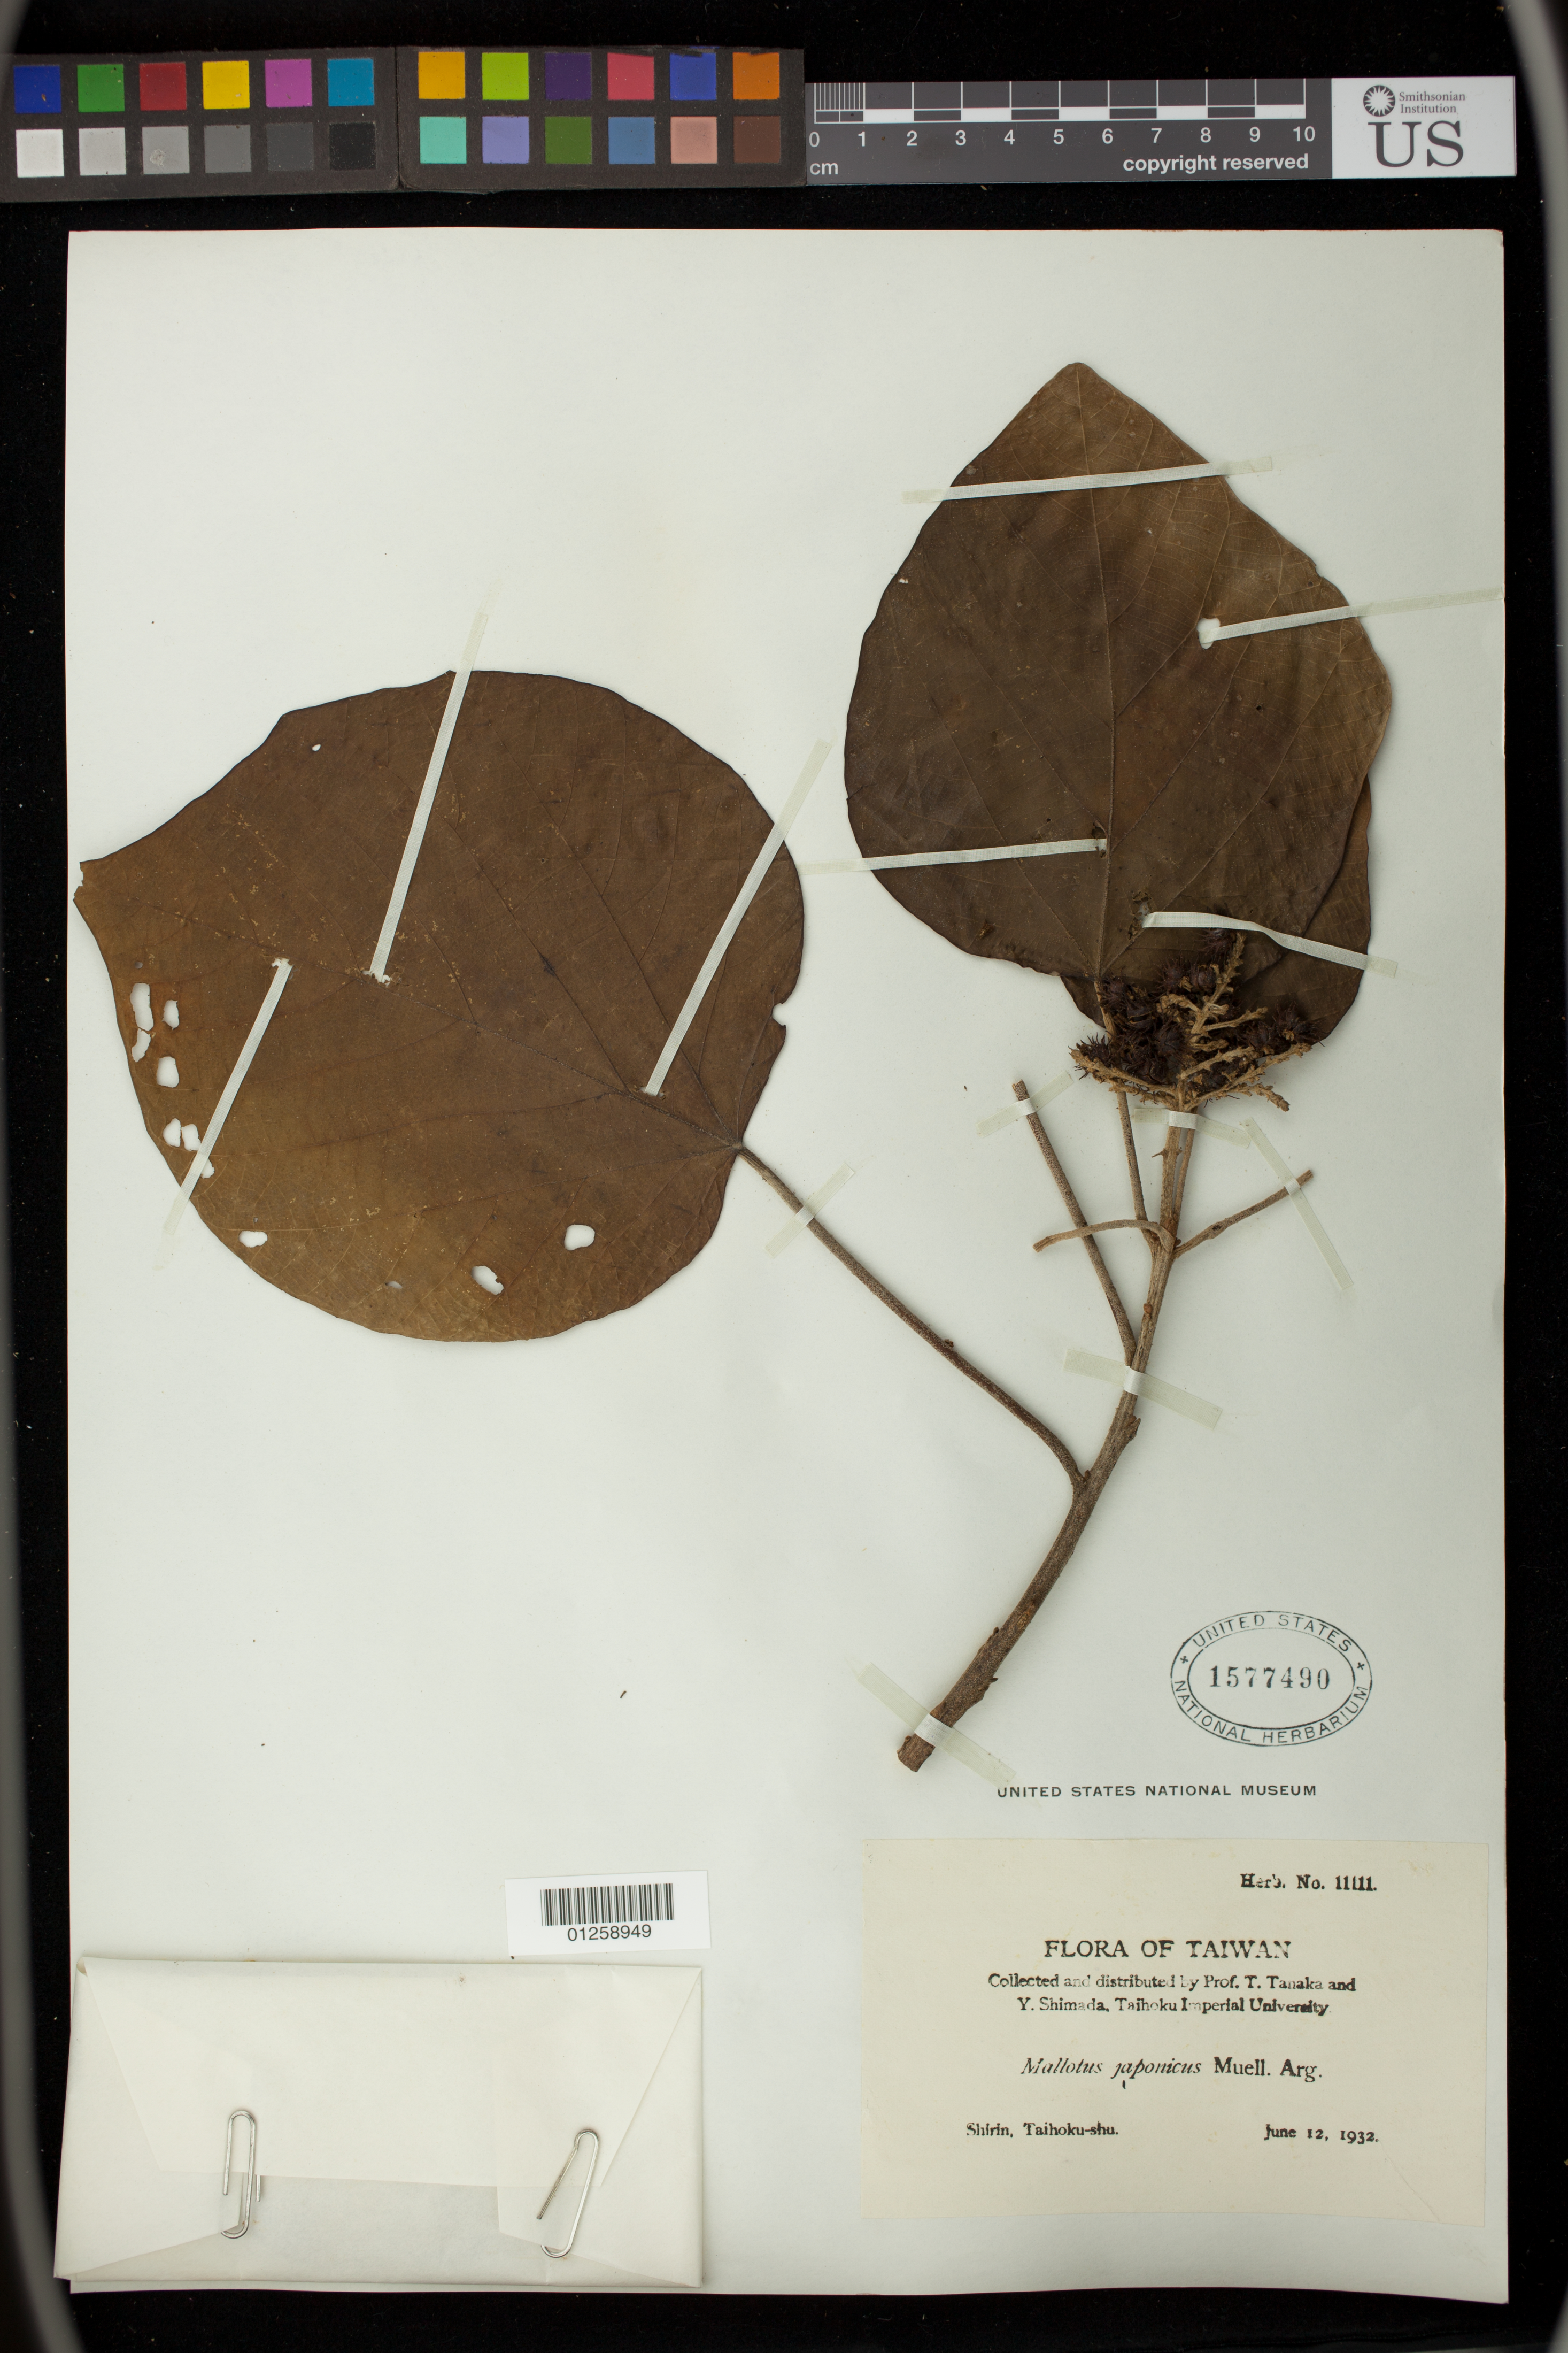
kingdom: Plantae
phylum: Tracheophyta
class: Magnoliopsida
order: Malpighiales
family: Euphorbiaceae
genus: Mallotus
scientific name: Mallotus japonicus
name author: (Spreng.) Müll. Arg.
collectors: T. Tanaka & Y. Shimada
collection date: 1932-06-12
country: Taiwan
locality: Shirin, Taihoku-shu.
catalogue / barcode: US 1577490